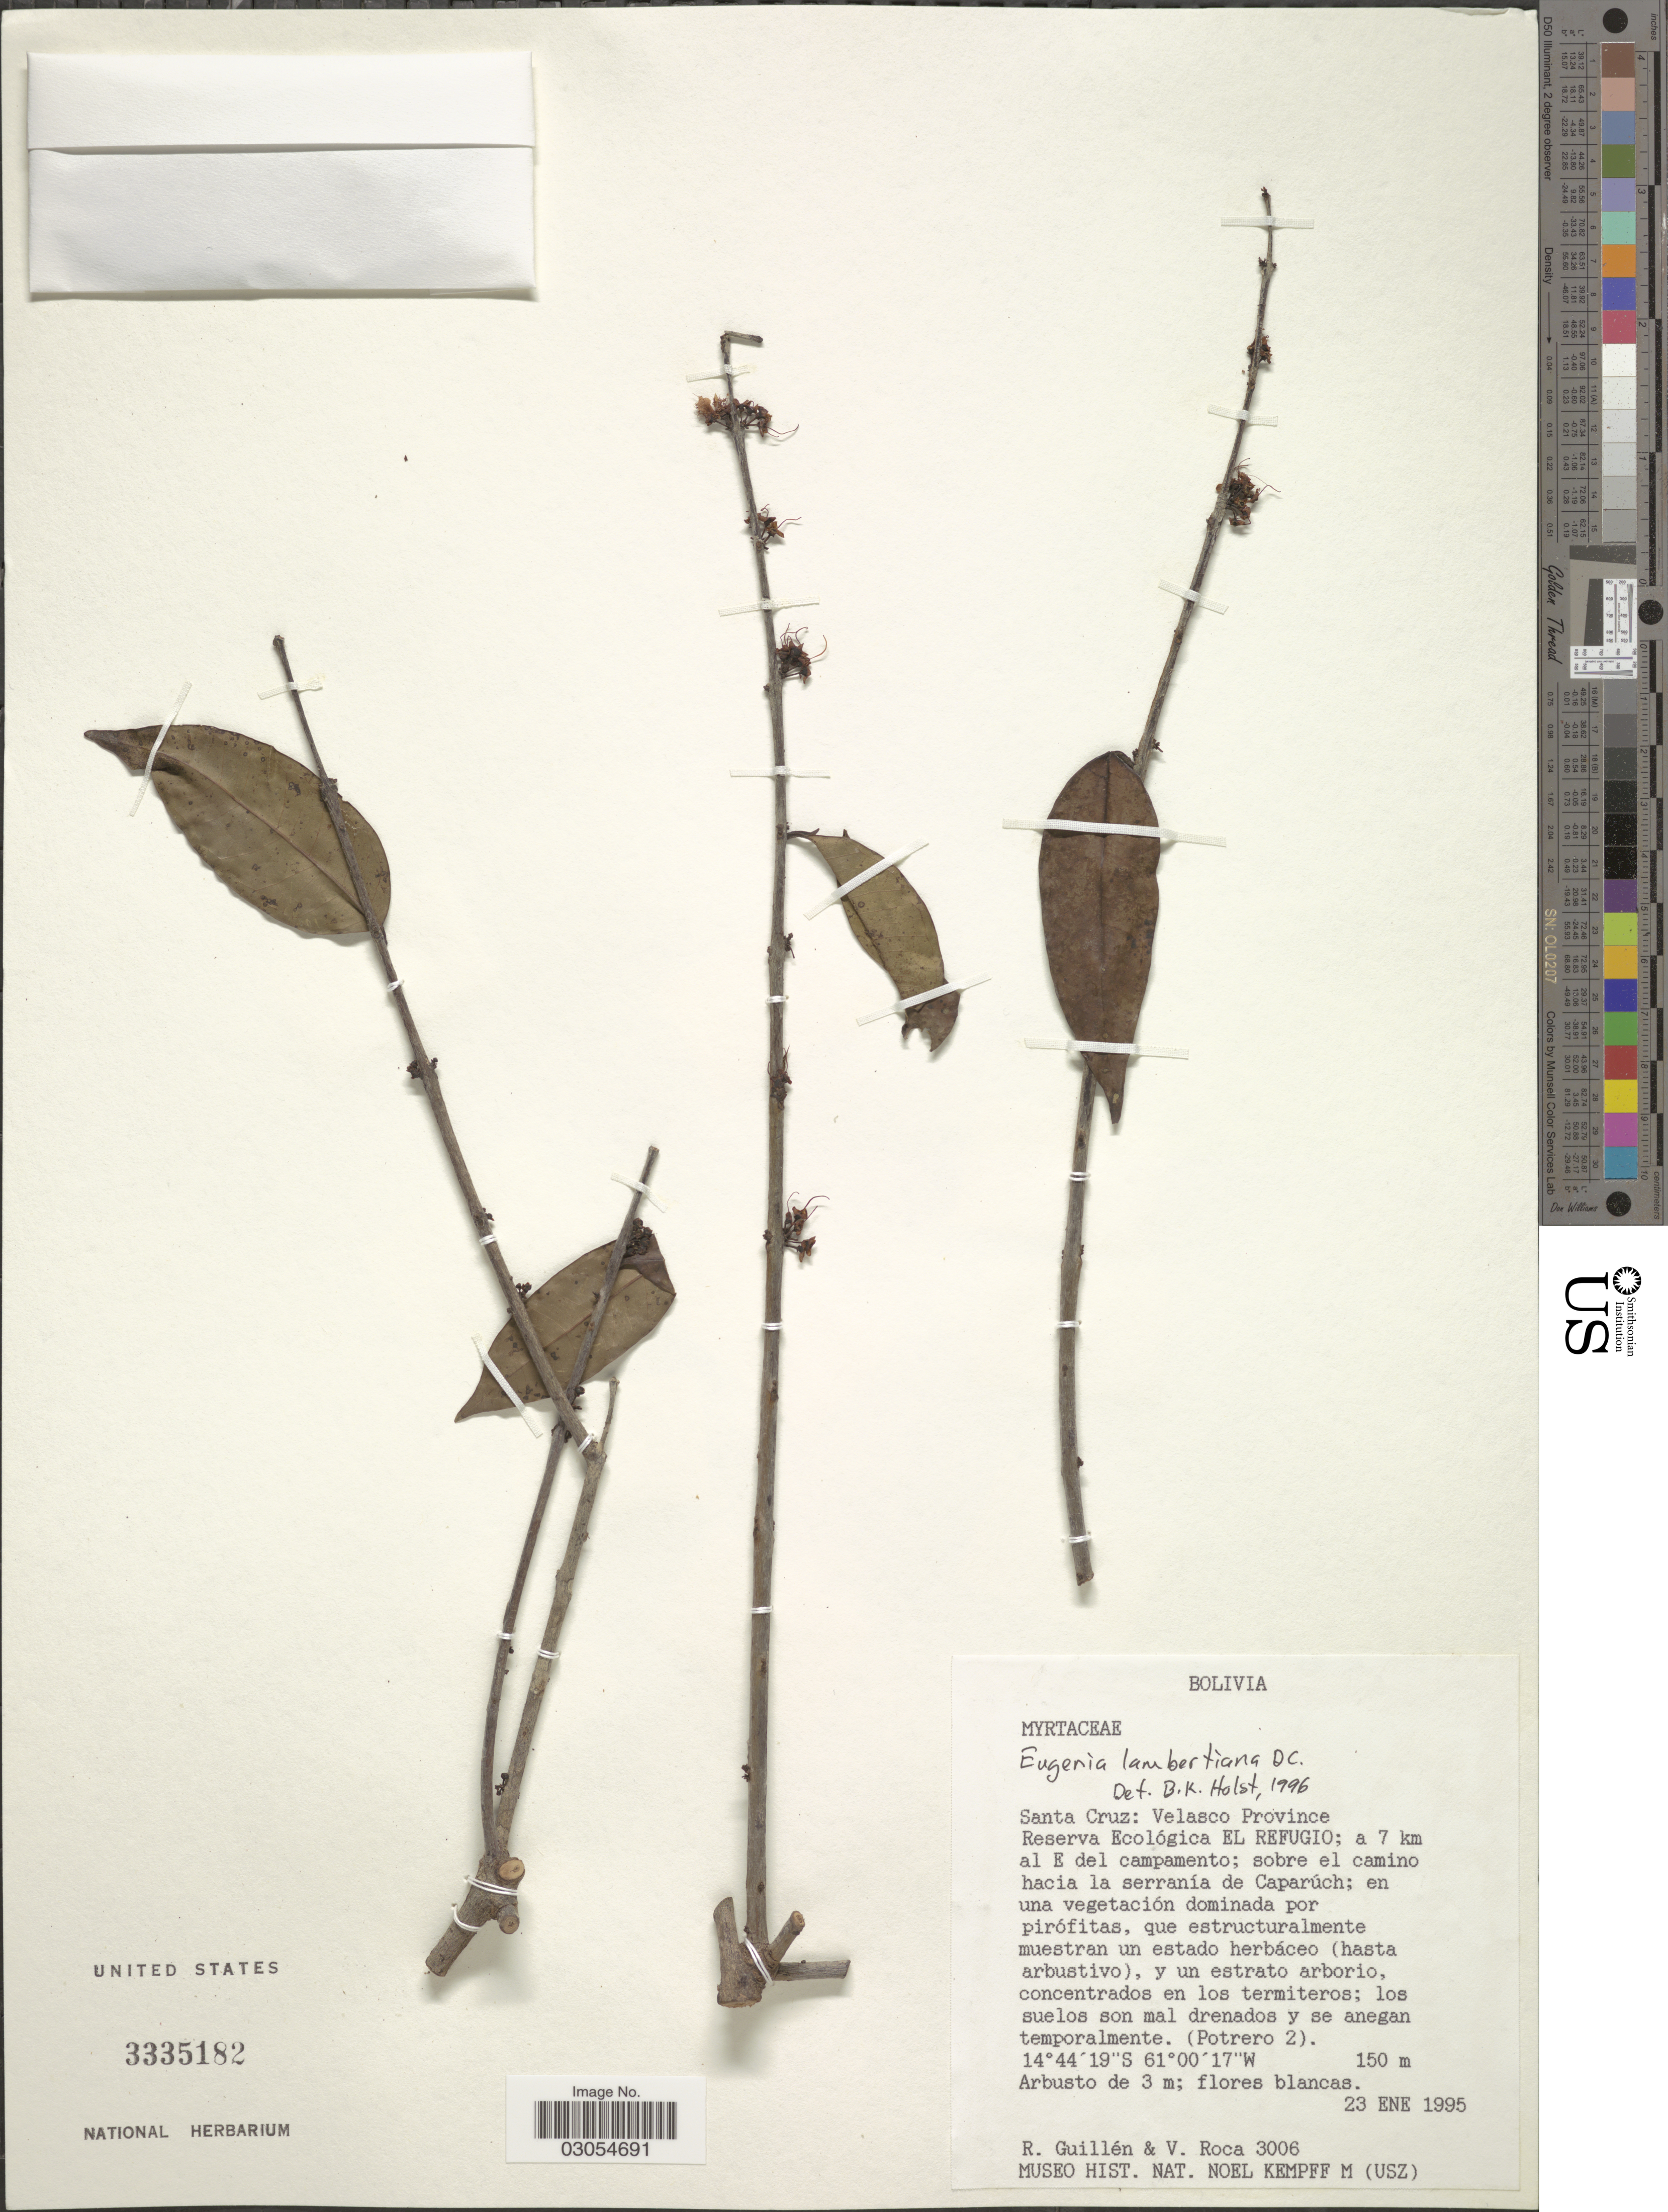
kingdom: Plantae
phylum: Tracheophyta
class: Magnoliopsida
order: Myrtales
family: Myrtaceae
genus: Eugenia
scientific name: Eugenia lambertiana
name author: DC.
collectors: R. Guillen & V. Roca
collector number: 3006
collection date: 1995-01-23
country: Bolivia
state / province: Santa Cruz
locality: Velasco Province. Reserva Ecológica El Refugio; a 7 km al E del campamento; sobre el camino hacia la serranía de Caparúch. (Potrero 2).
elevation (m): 150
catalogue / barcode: US 3335182